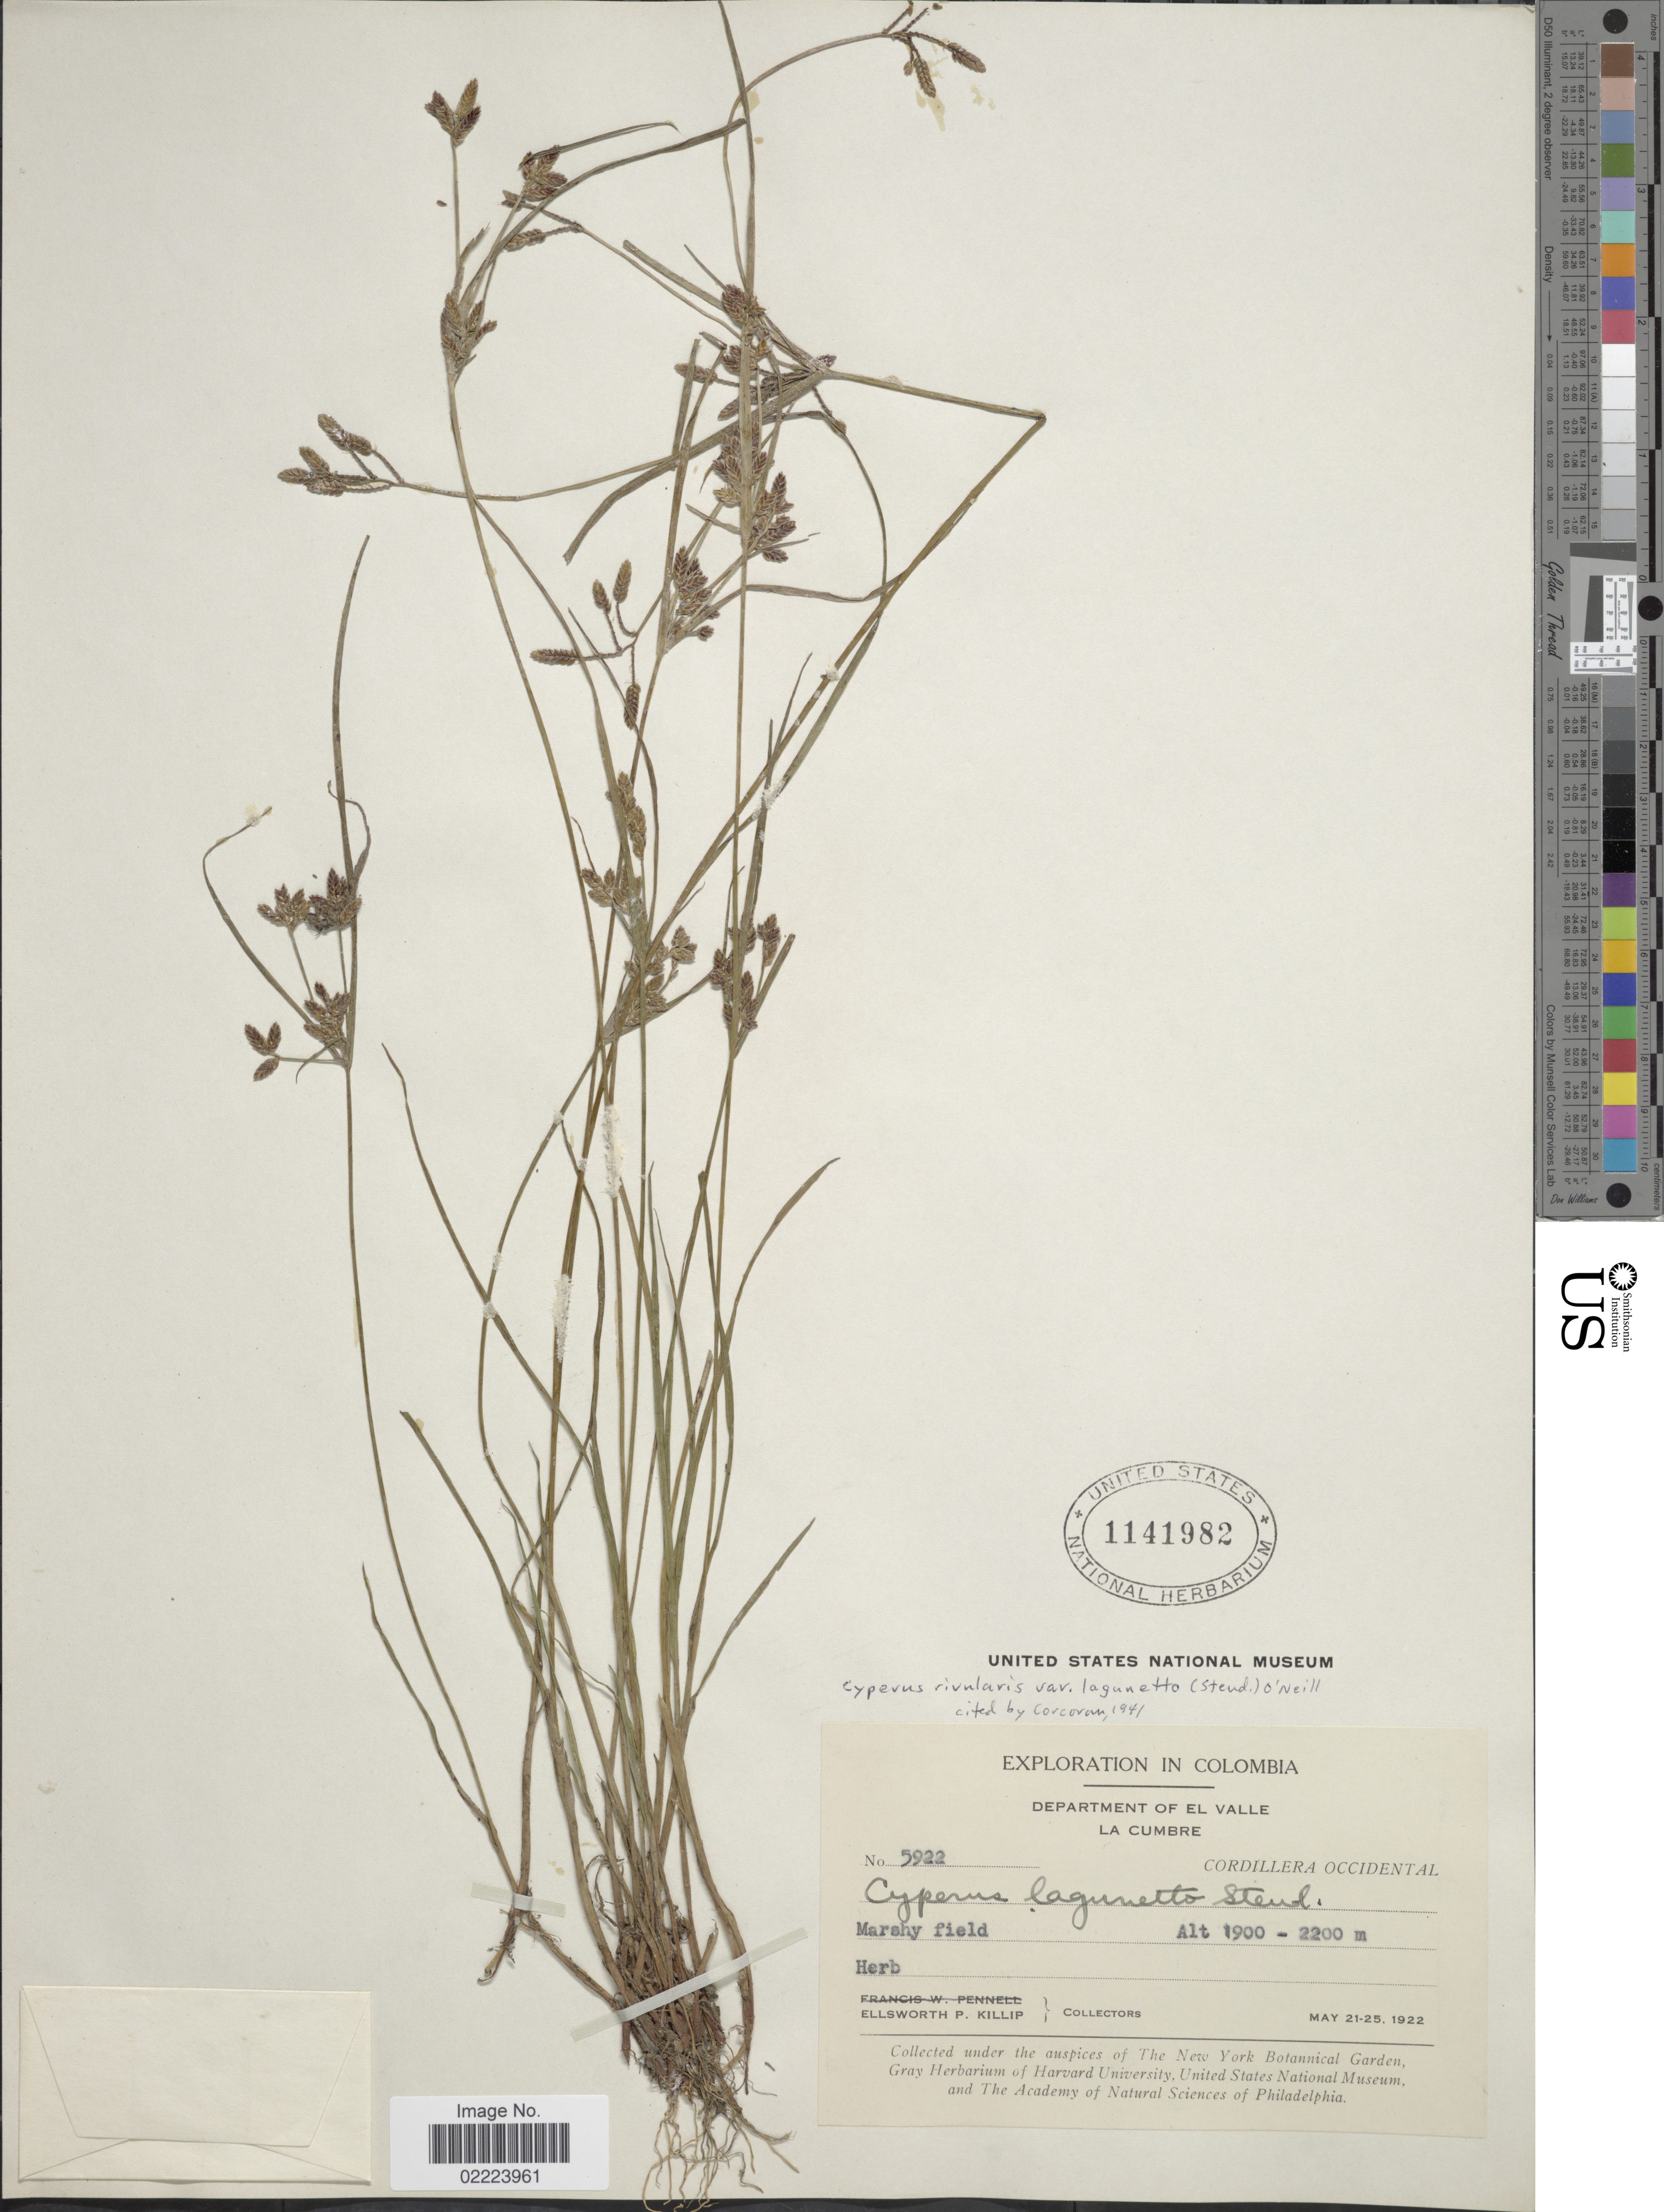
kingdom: Plantae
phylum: Tracheophyta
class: Liliopsida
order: Poales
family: Cyperaceae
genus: Cyperus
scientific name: Cyperus bipartitus Torr.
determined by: Strong, Mark T., (BOT), Smithsonian Institution - National Museum of Natural History (UNITED STATES)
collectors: E. P. Killip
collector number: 5922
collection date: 1922-05-21/1922-05-25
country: Colombia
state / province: Valle del Cauca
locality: Department of El Valle, La Cumbre, Cordillera Occidental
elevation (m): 1900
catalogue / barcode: US 1141982